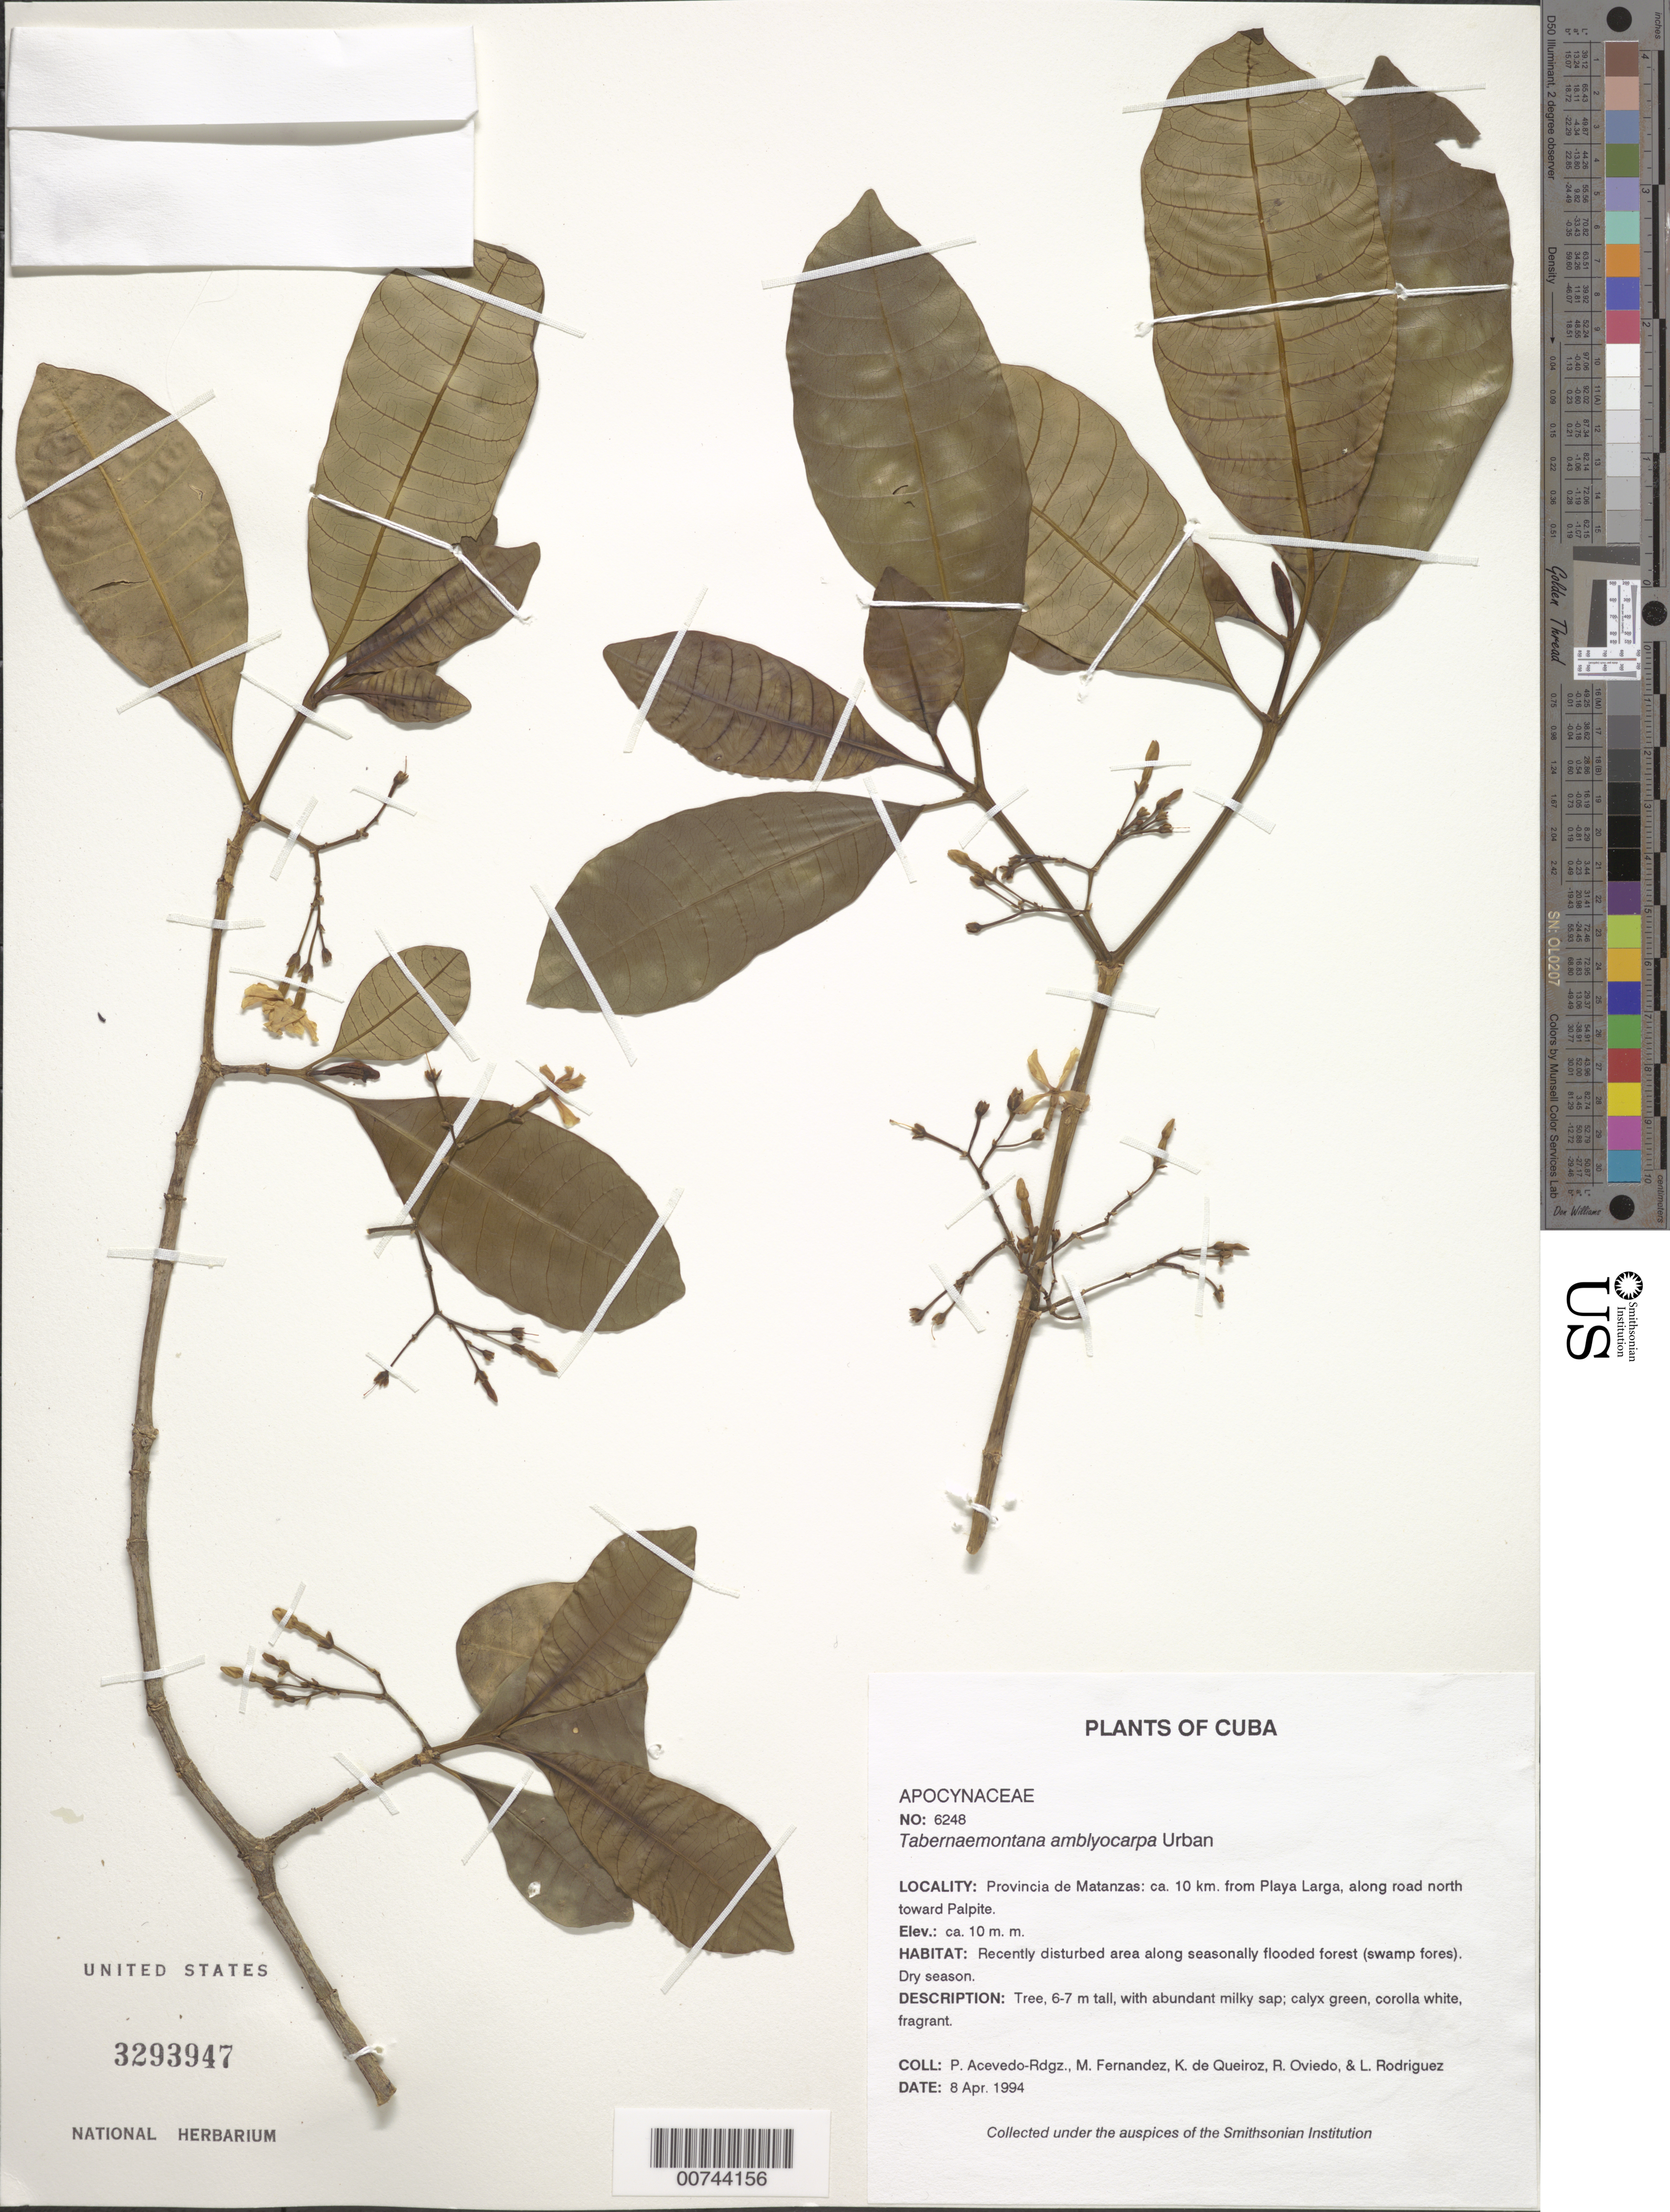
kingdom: Plantae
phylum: Tracheophyta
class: Magnoliopsida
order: Gentianales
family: Apocynaceae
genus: Tabernaemontana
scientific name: Tabernaemontana amblyocarpa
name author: Urb.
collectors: P. Acevedo-Rodr., M. Fernández, K. De Queiroz, R. Oviedo & L. Rodriguez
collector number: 6248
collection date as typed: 08 Apr 1994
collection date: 1994-04-08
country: Cuba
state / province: Matanzas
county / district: Municipio de Ciénaga de Zapata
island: Cuba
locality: Approx. 10 km from Playa Larga, along the road going north towards Palpite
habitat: Recently disturbed area along seasonally flooded forest (swamp fores). Dry season.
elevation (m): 10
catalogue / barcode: US 3293947